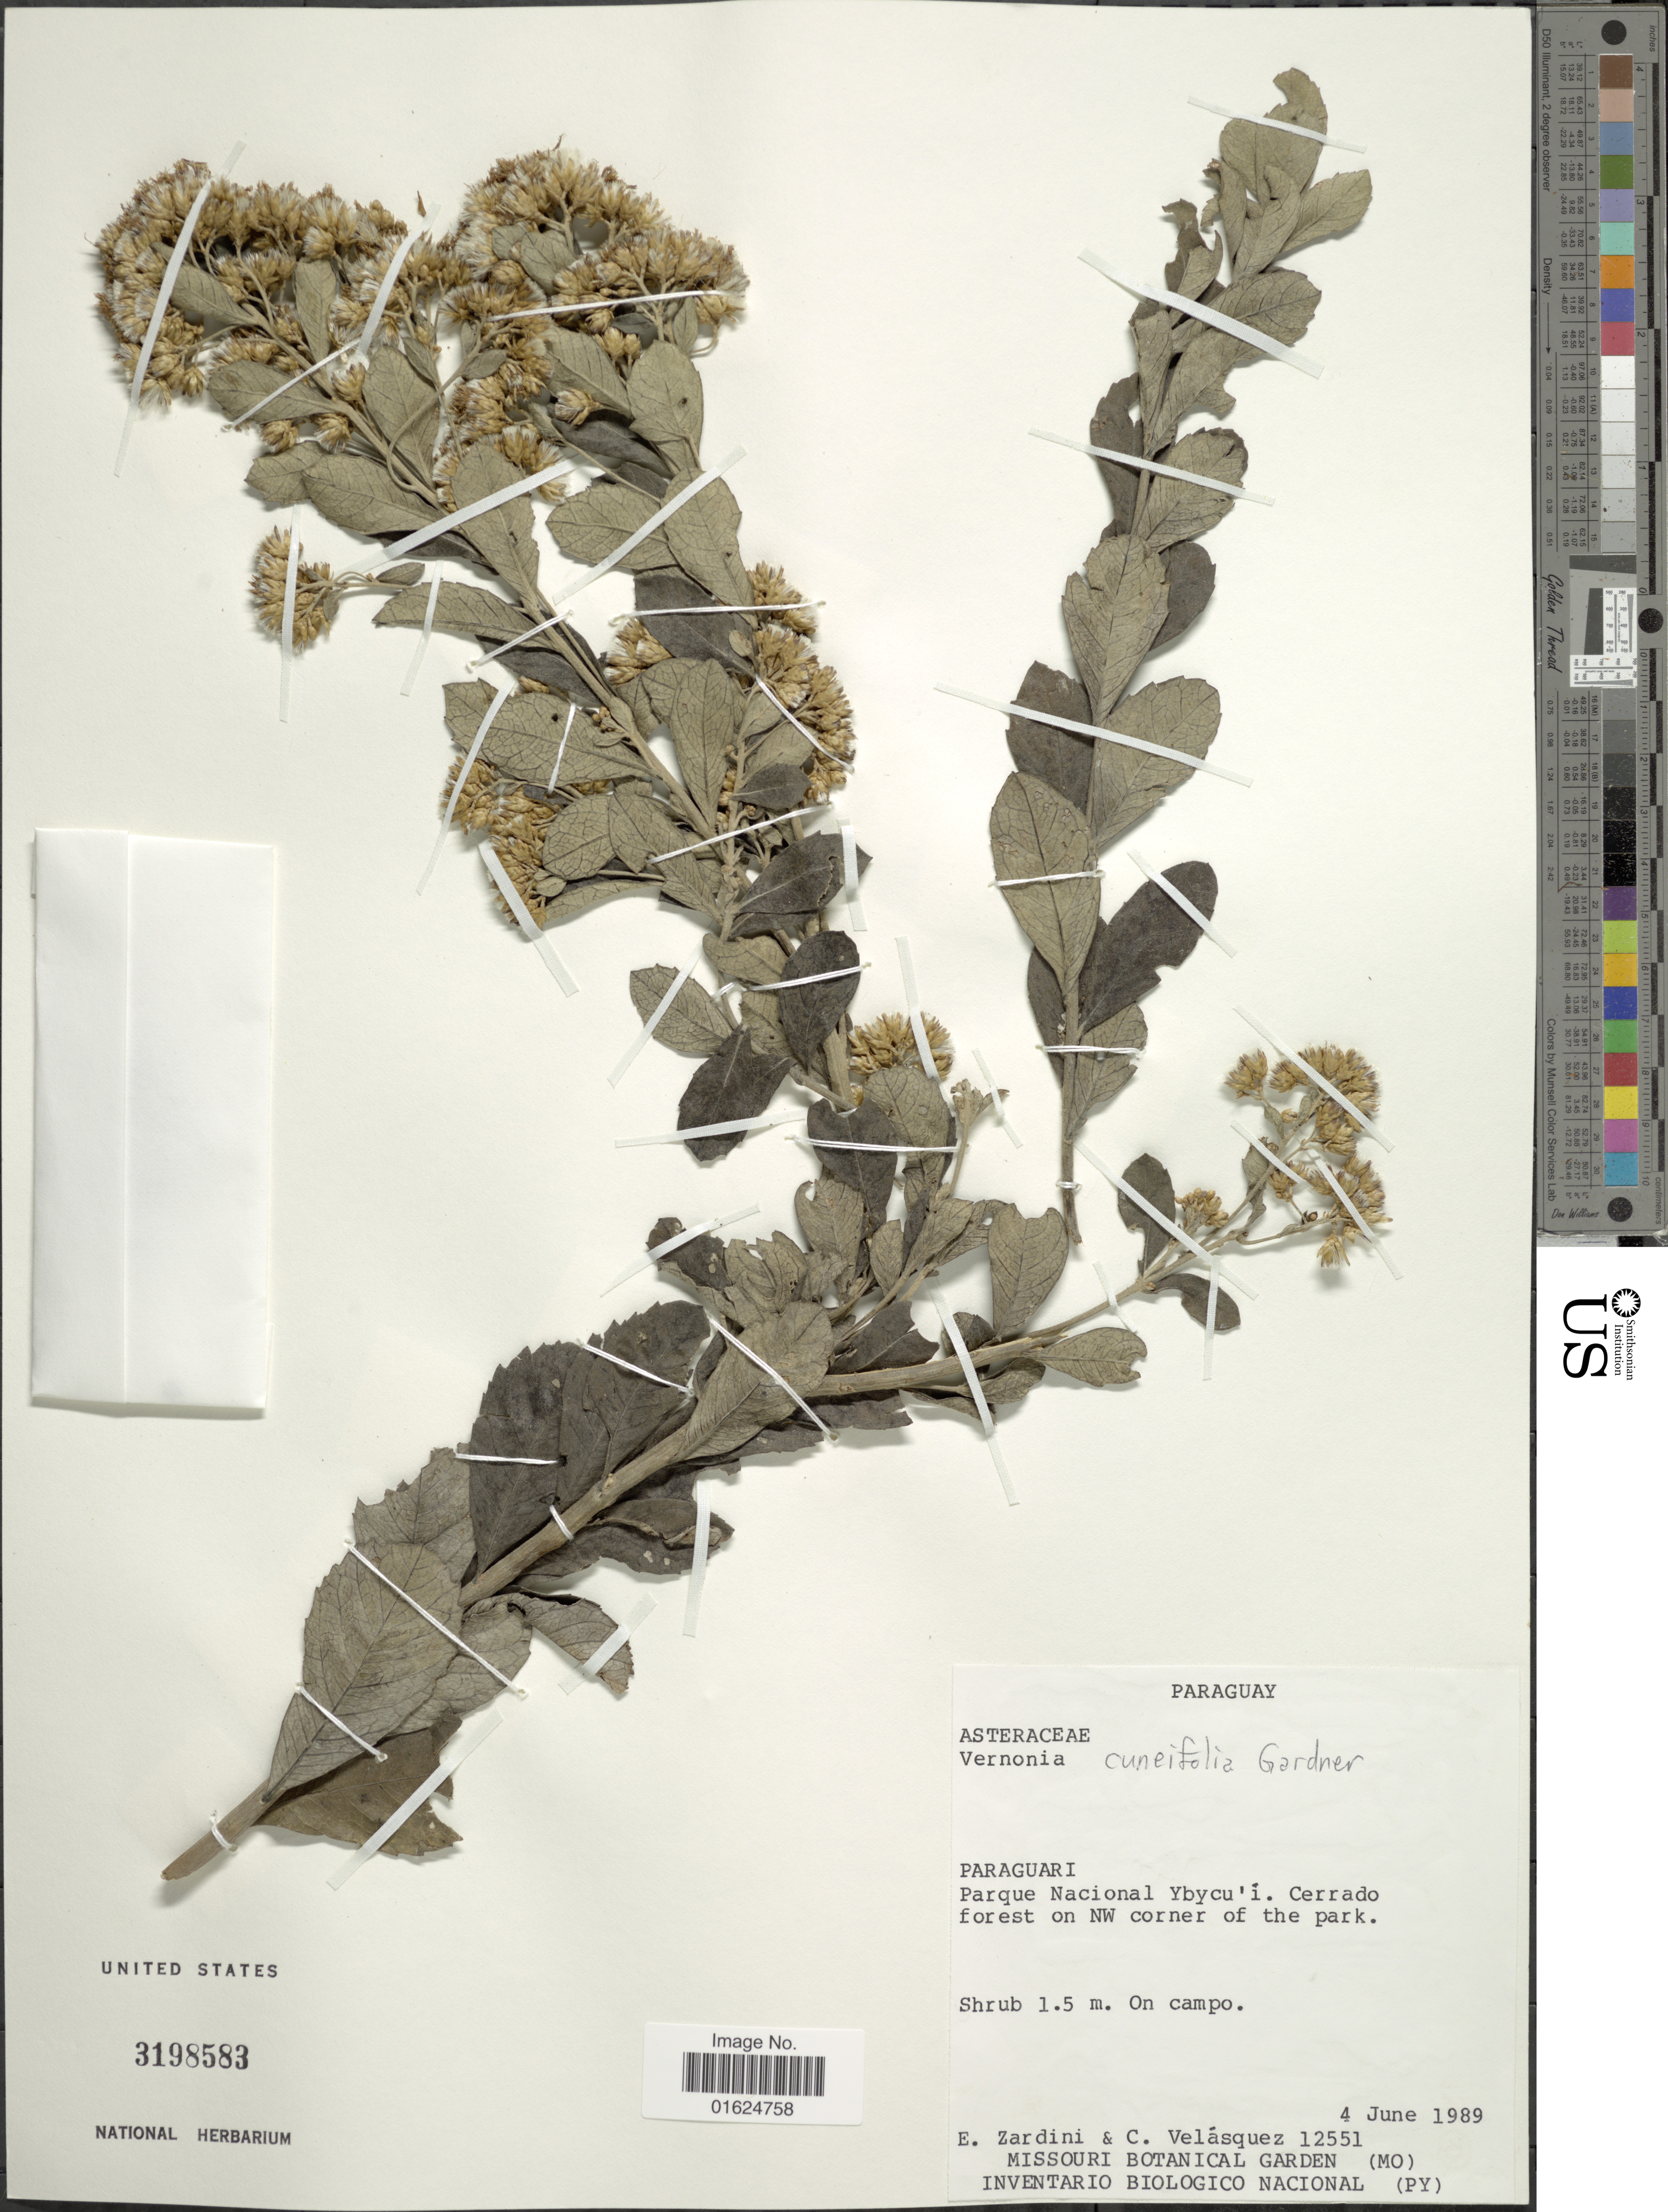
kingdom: Plantae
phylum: Tracheophyta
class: Magnoliopsida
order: Asterales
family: Asteraceae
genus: Vernonanthura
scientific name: Vernonanthura cuneifolia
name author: (Gardner) H. Rob.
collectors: E. M. Zardini & C. Velásquez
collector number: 12551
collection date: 1989-06-04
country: Paraguay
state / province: Paraguari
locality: Parque Nacional Ybycu'i. Cerrado forest on NW corner of the park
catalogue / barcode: US 3198583